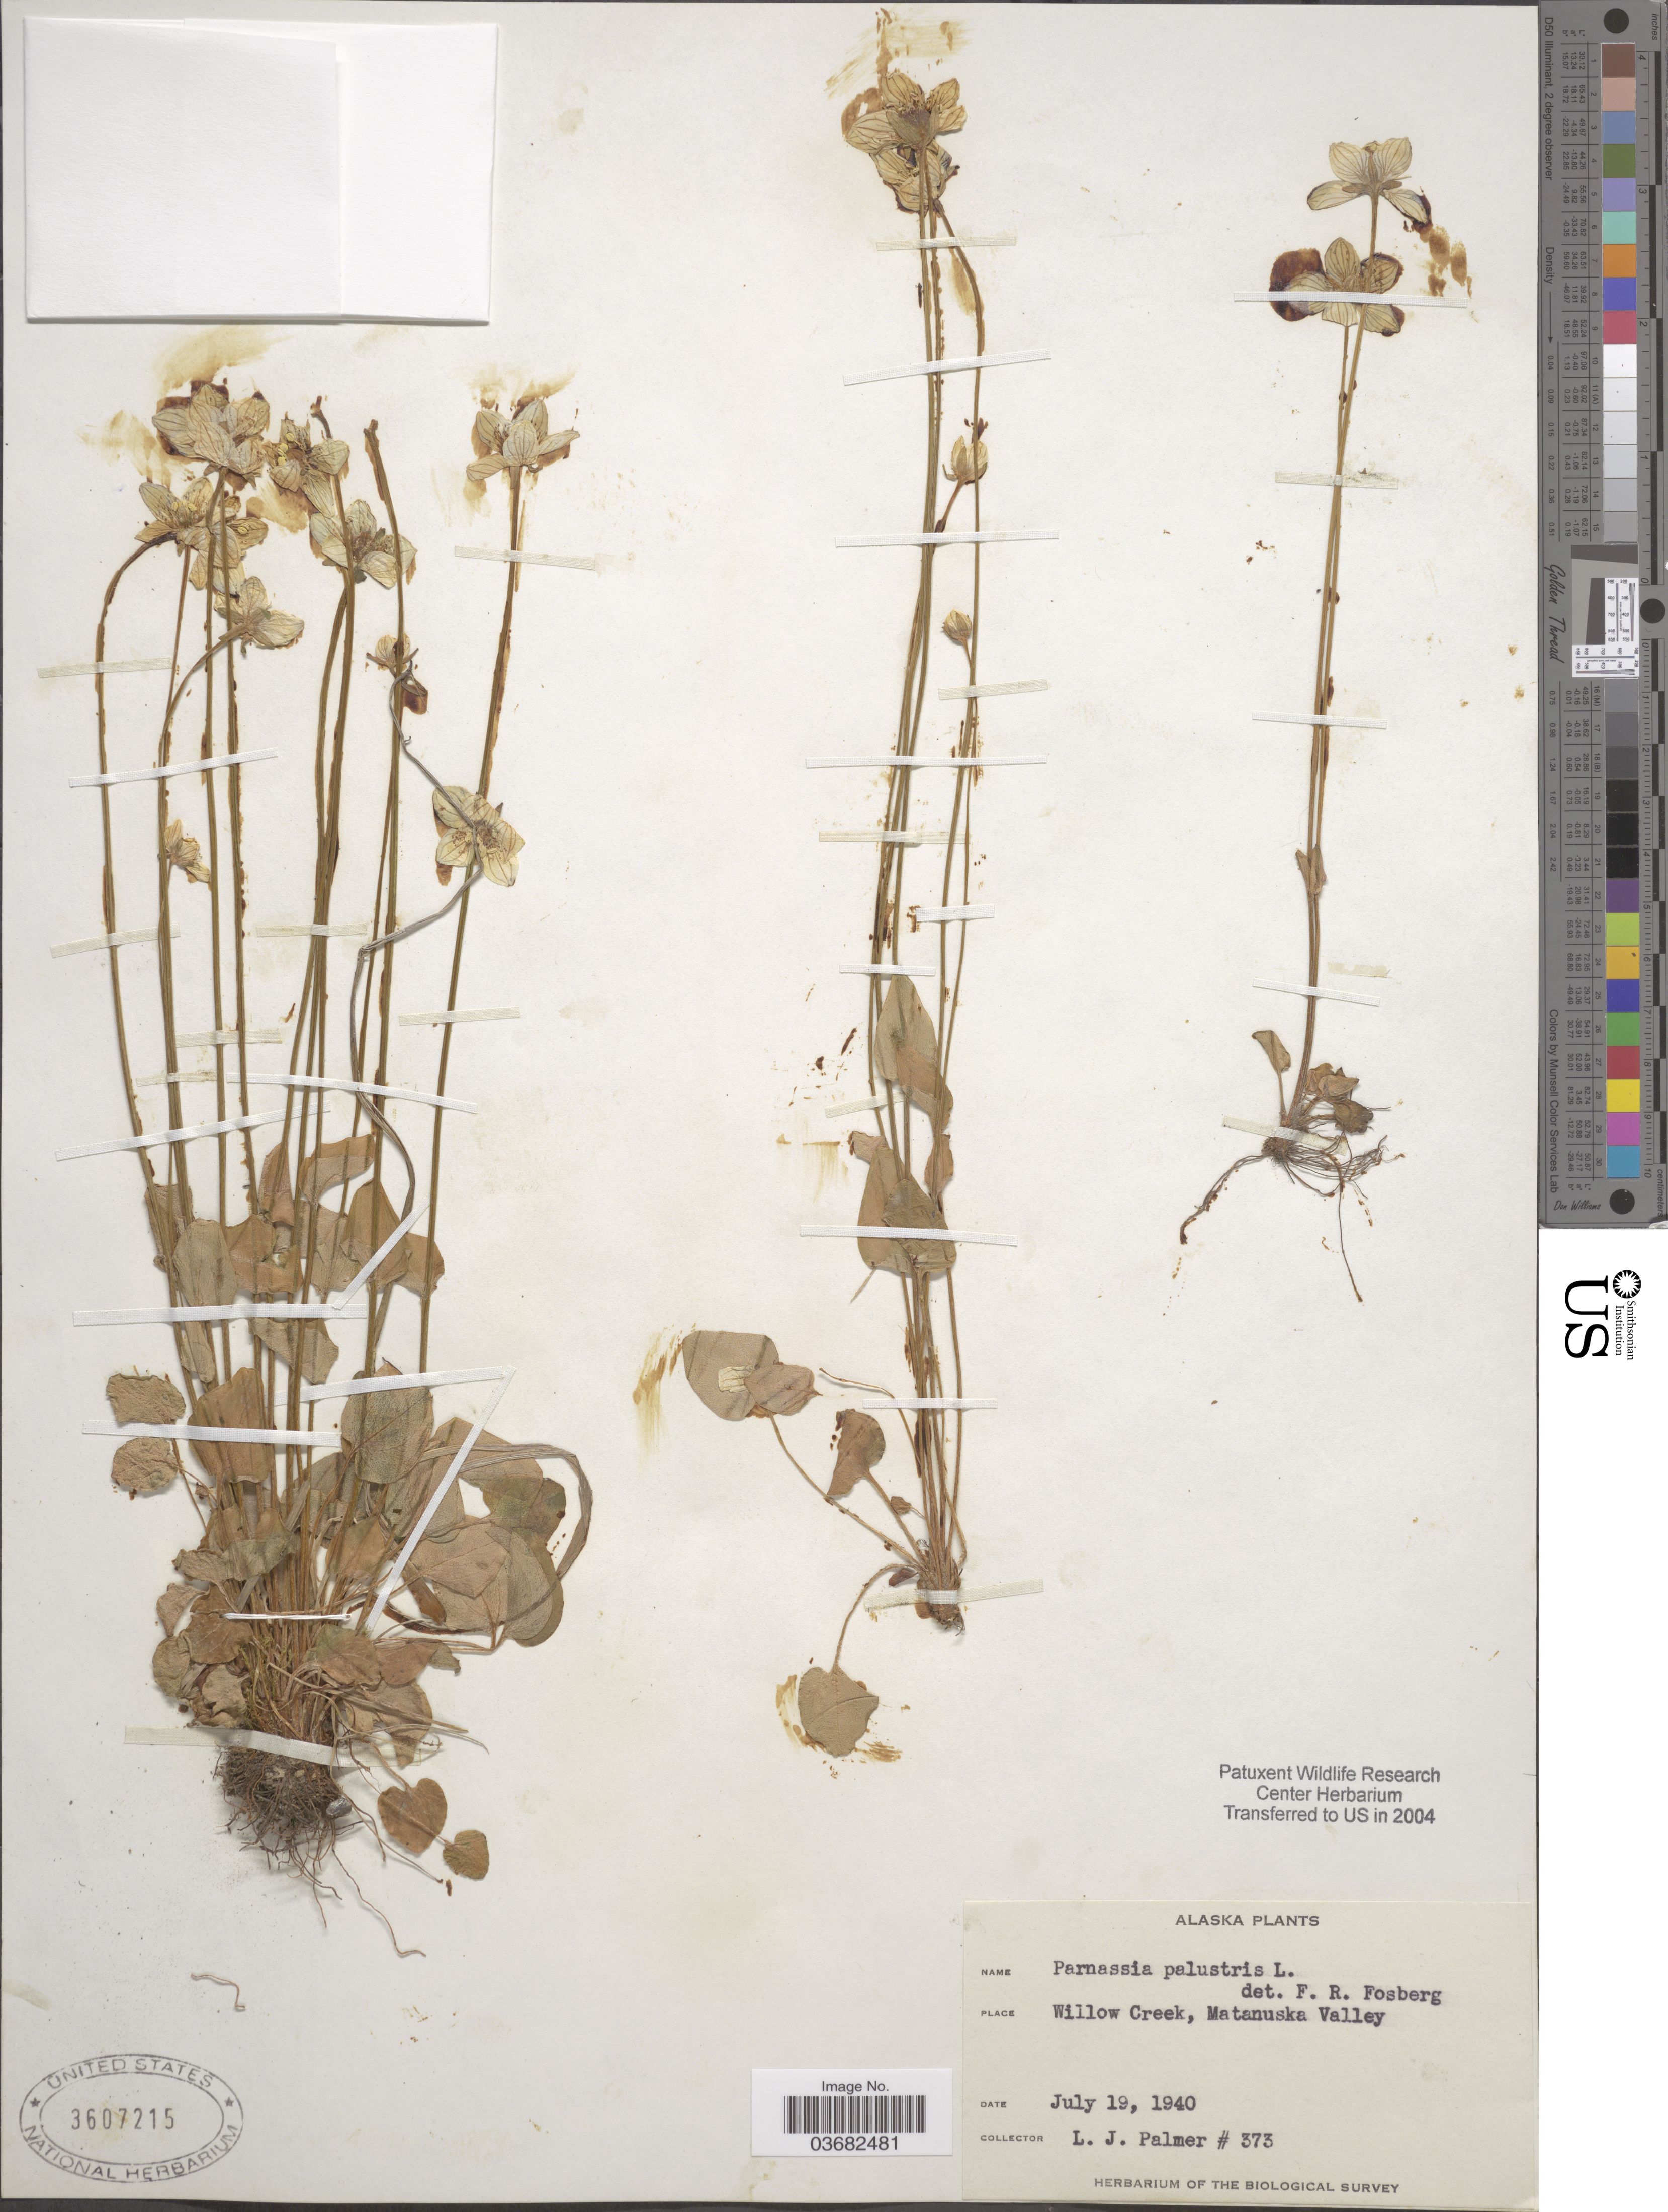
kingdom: Plantae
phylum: Tracheophyta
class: Magnoliopsida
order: Celastrales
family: Parnassiaceae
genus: Parnassia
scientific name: Parnassia palustris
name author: L.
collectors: L. J. Palmer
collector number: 373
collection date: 1940-07-19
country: United States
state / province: Alaska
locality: Willow Creek, Matanuska Valley. Biological Survey.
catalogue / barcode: US 3607215